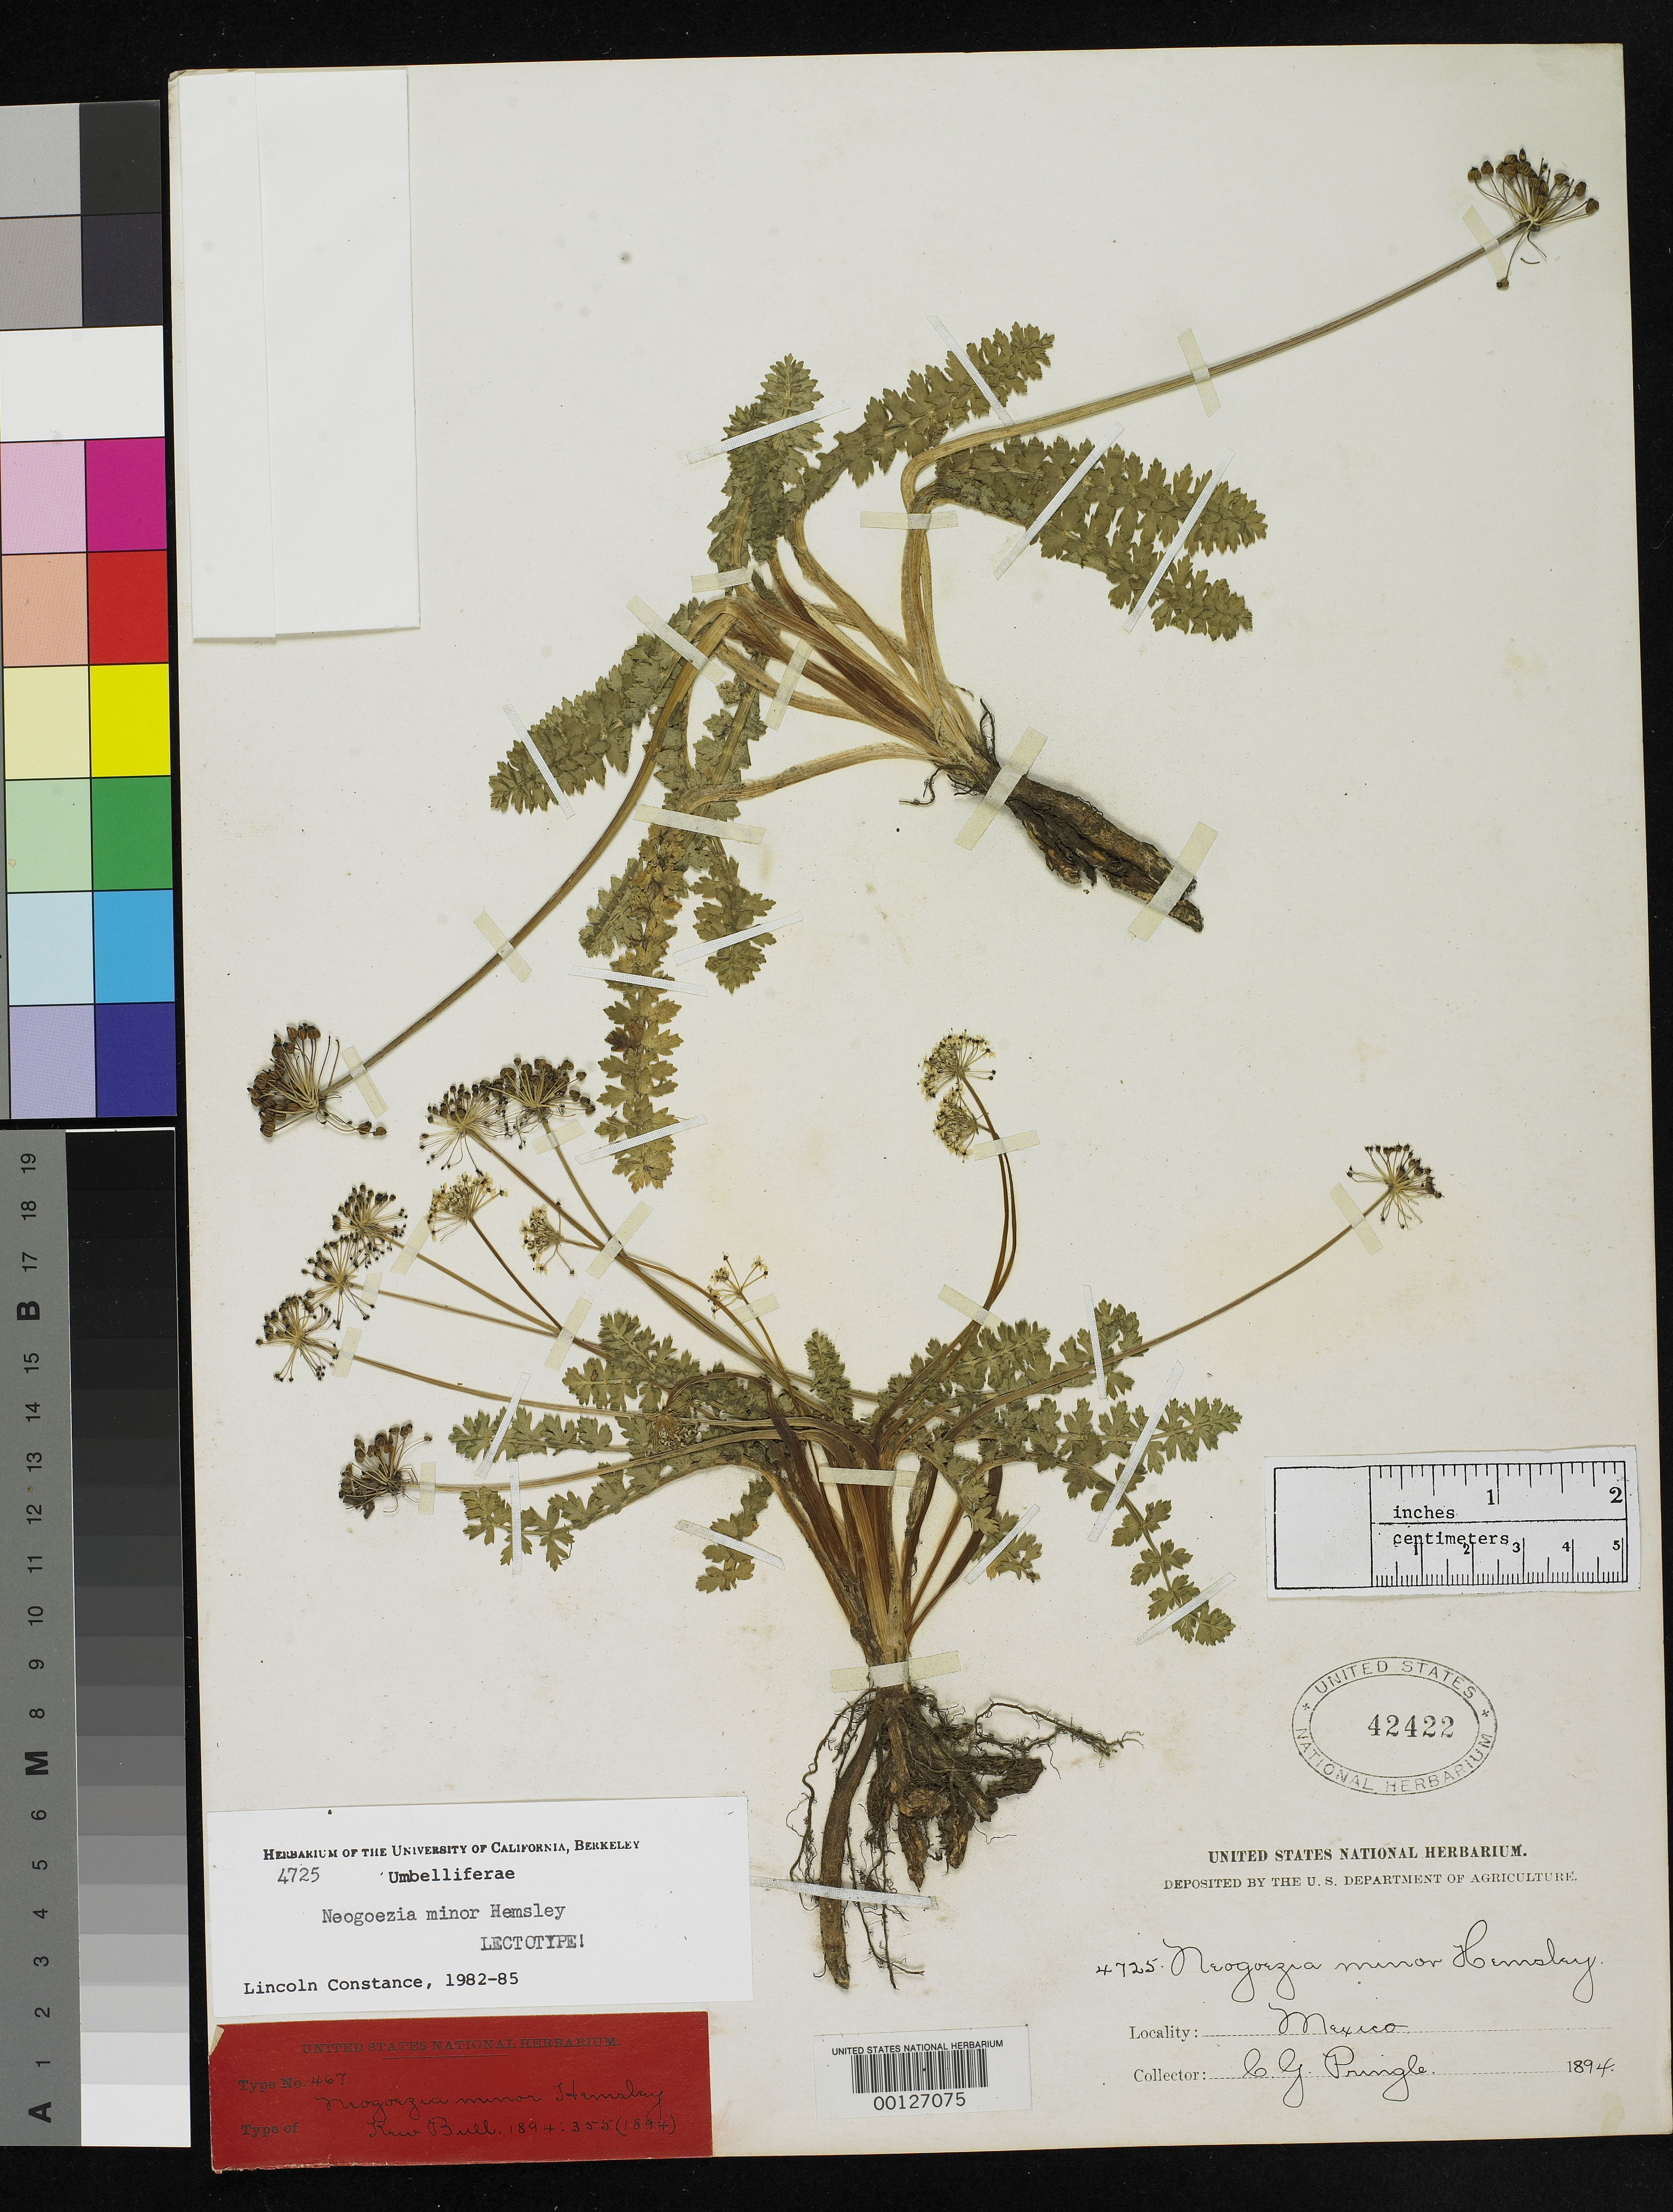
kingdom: Plantae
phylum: Tracheophyta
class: Magnoliopsida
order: Apiales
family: Apiaceae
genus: Neogoezia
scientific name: Neogoezia minor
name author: Hemsl.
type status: Type Collection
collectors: C. G. Pringle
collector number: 4725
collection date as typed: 09 Jun 1894 and 24 Aug 1894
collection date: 1894-06-09,1894-08-24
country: Mexico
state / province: Oaxaca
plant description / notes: One of 3 original sheets at US, USNH 42421, 42422 & 42423, only the first with Pringle's original collection label (with dates). Annotated as "lectotype" by L. Constance but possibly not effectively lectotypified (see Opera Bot. 92: 66, 1987); this sheet probably mounted with both elements (29 June & 24 Aug).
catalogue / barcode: US 42422